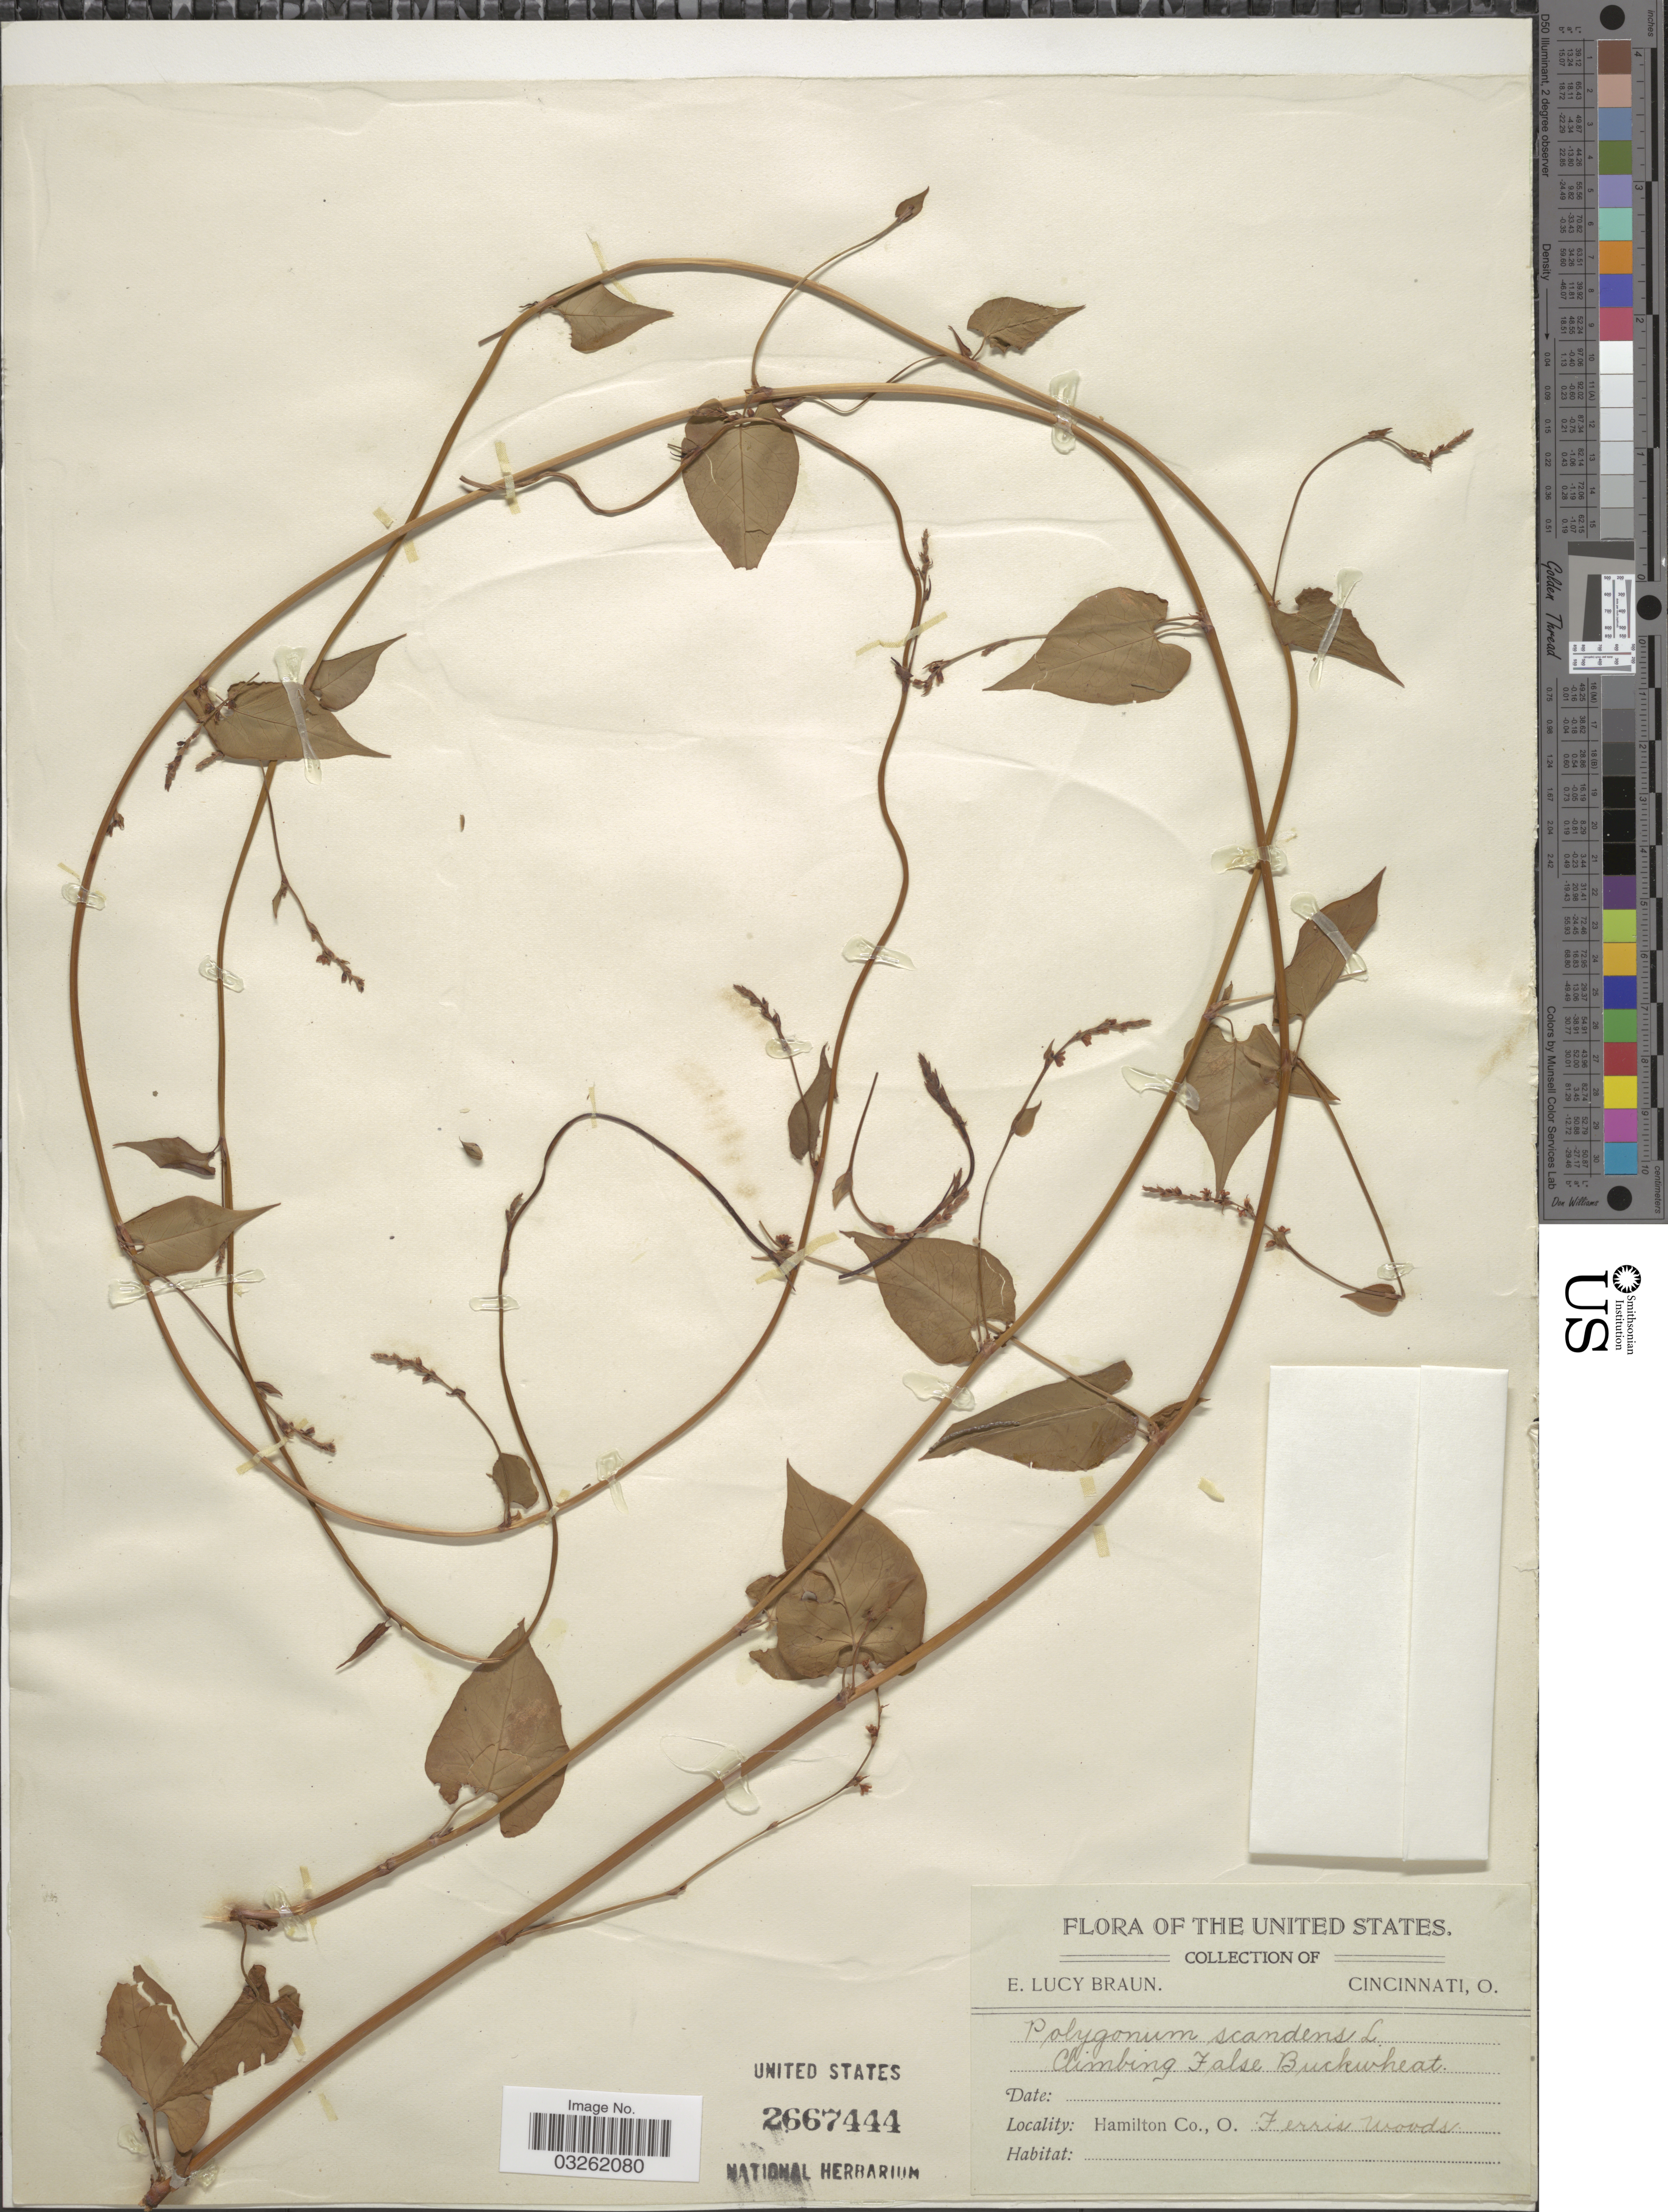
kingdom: Plantae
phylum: Tracheophyta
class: Magnoliopsida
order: Caryophyllales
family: Polygonaceae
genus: Fallopia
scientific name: Fallopia scandens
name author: (L.) Holub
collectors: E. L. Braun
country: United States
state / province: Ohio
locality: Hamilton Co., O.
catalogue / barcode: US 2667444